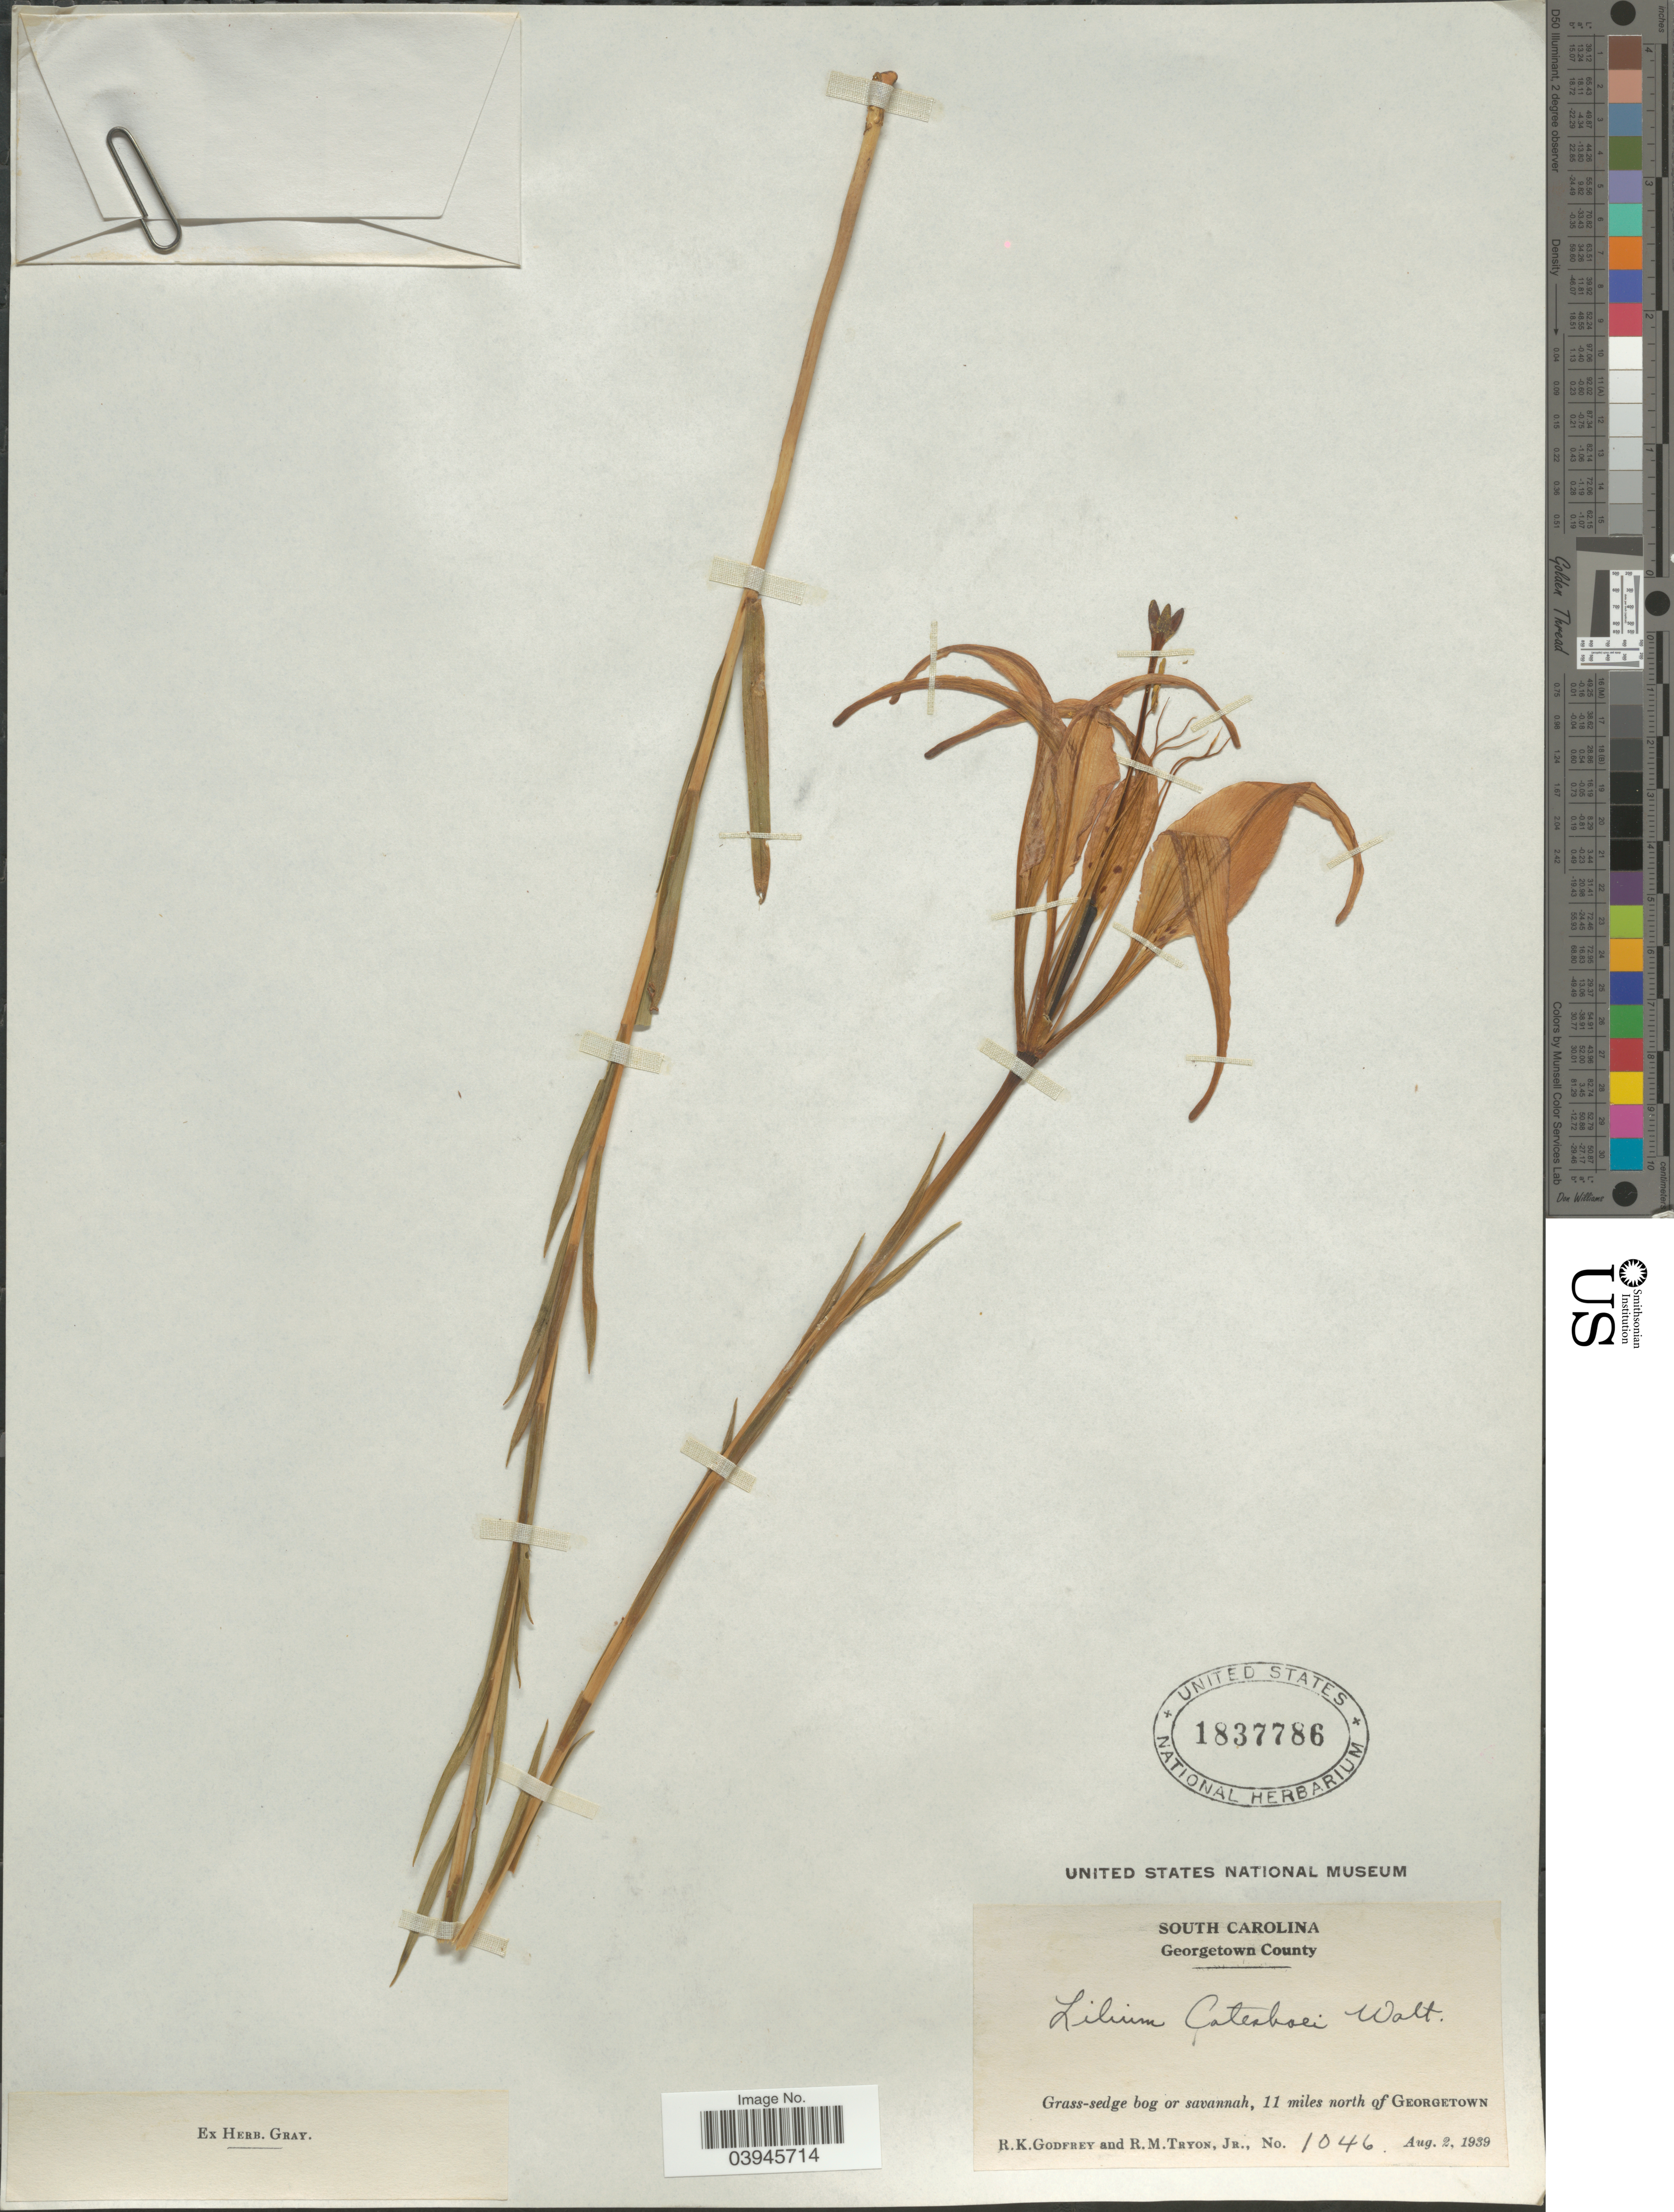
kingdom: Plantae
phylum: Tracheophyta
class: Liliopsida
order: Liliales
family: Liliaceae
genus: Lilium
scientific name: Lilium catesbaei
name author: Walter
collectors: R. K. Godfrey & R. Tryon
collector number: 1046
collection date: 1939-08-02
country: United States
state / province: South Carolina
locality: Georgetown County. Grass-sedge bog or savannah, 11 miles north of Georgetown.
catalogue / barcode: US 1837786